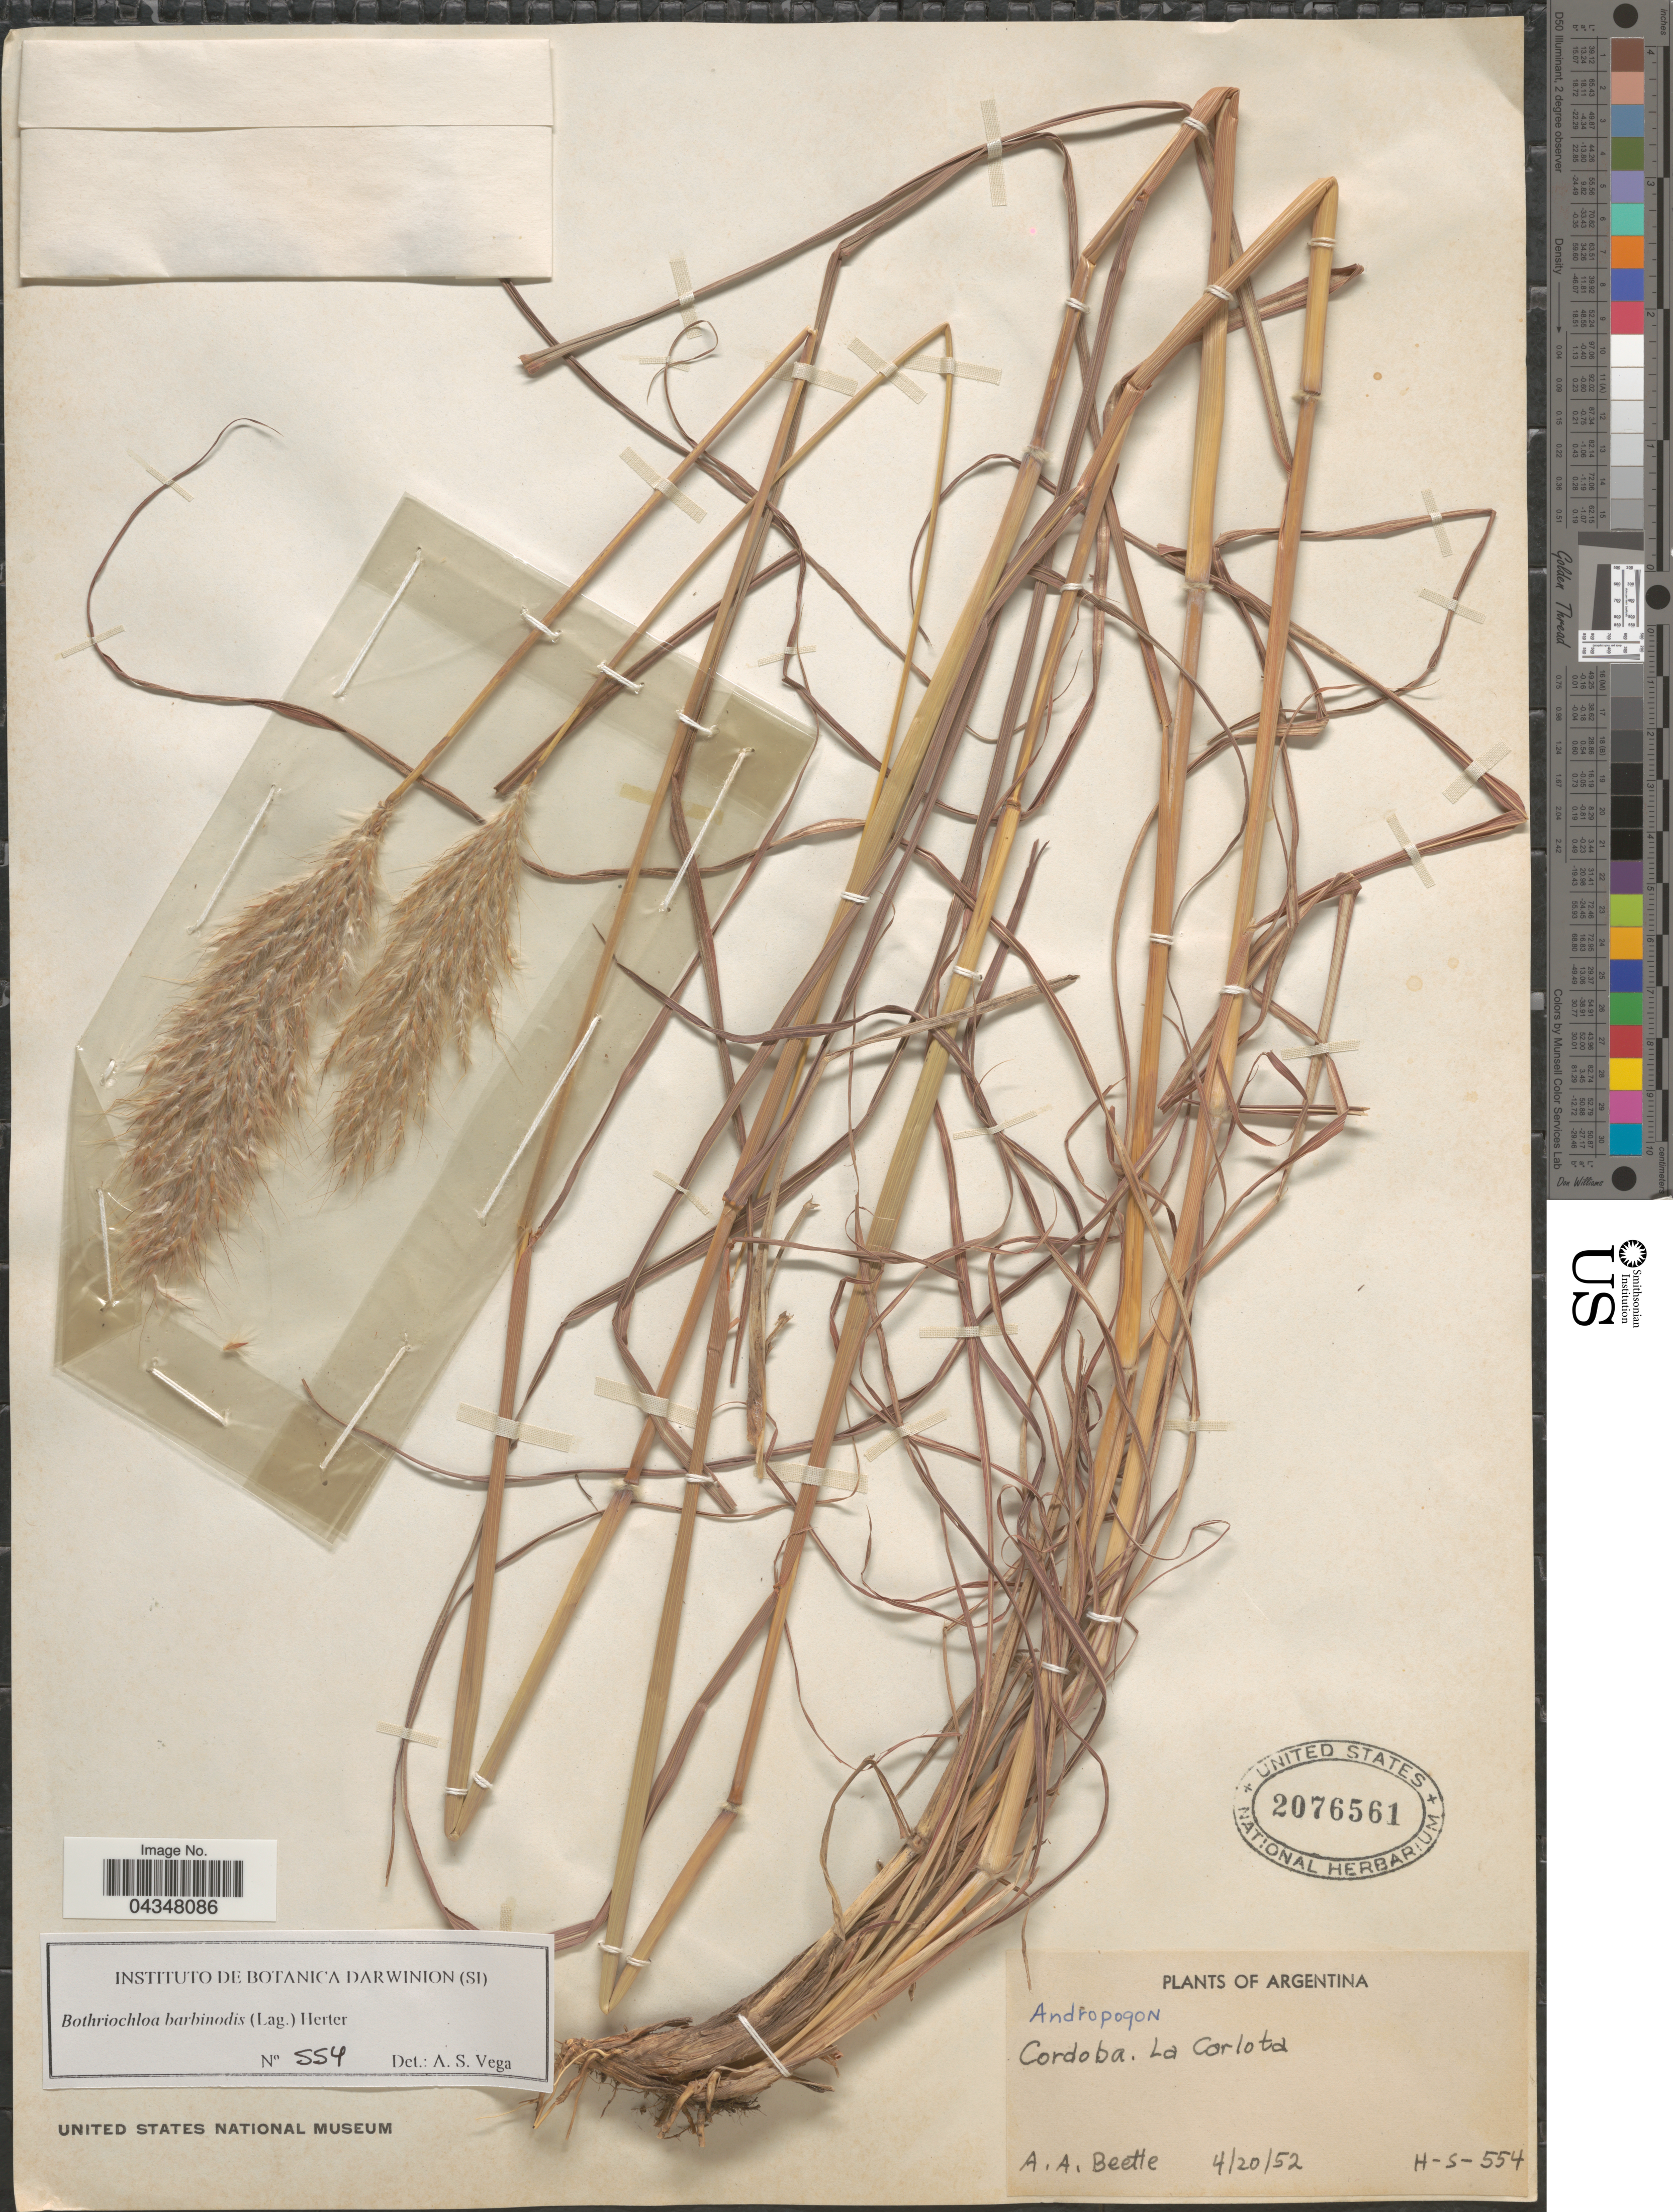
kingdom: Plantae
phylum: Tracheophyta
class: Liliopsida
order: Poales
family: Poaceae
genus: Bothriochloa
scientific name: Bothriochloa barbinodis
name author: (Lag.) Herter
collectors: A. A. Beetle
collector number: H-S-554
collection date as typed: Transcribed d/m/y: 20/4/52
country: Argentina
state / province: Cordoba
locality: La Carlota.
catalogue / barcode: US 2076561